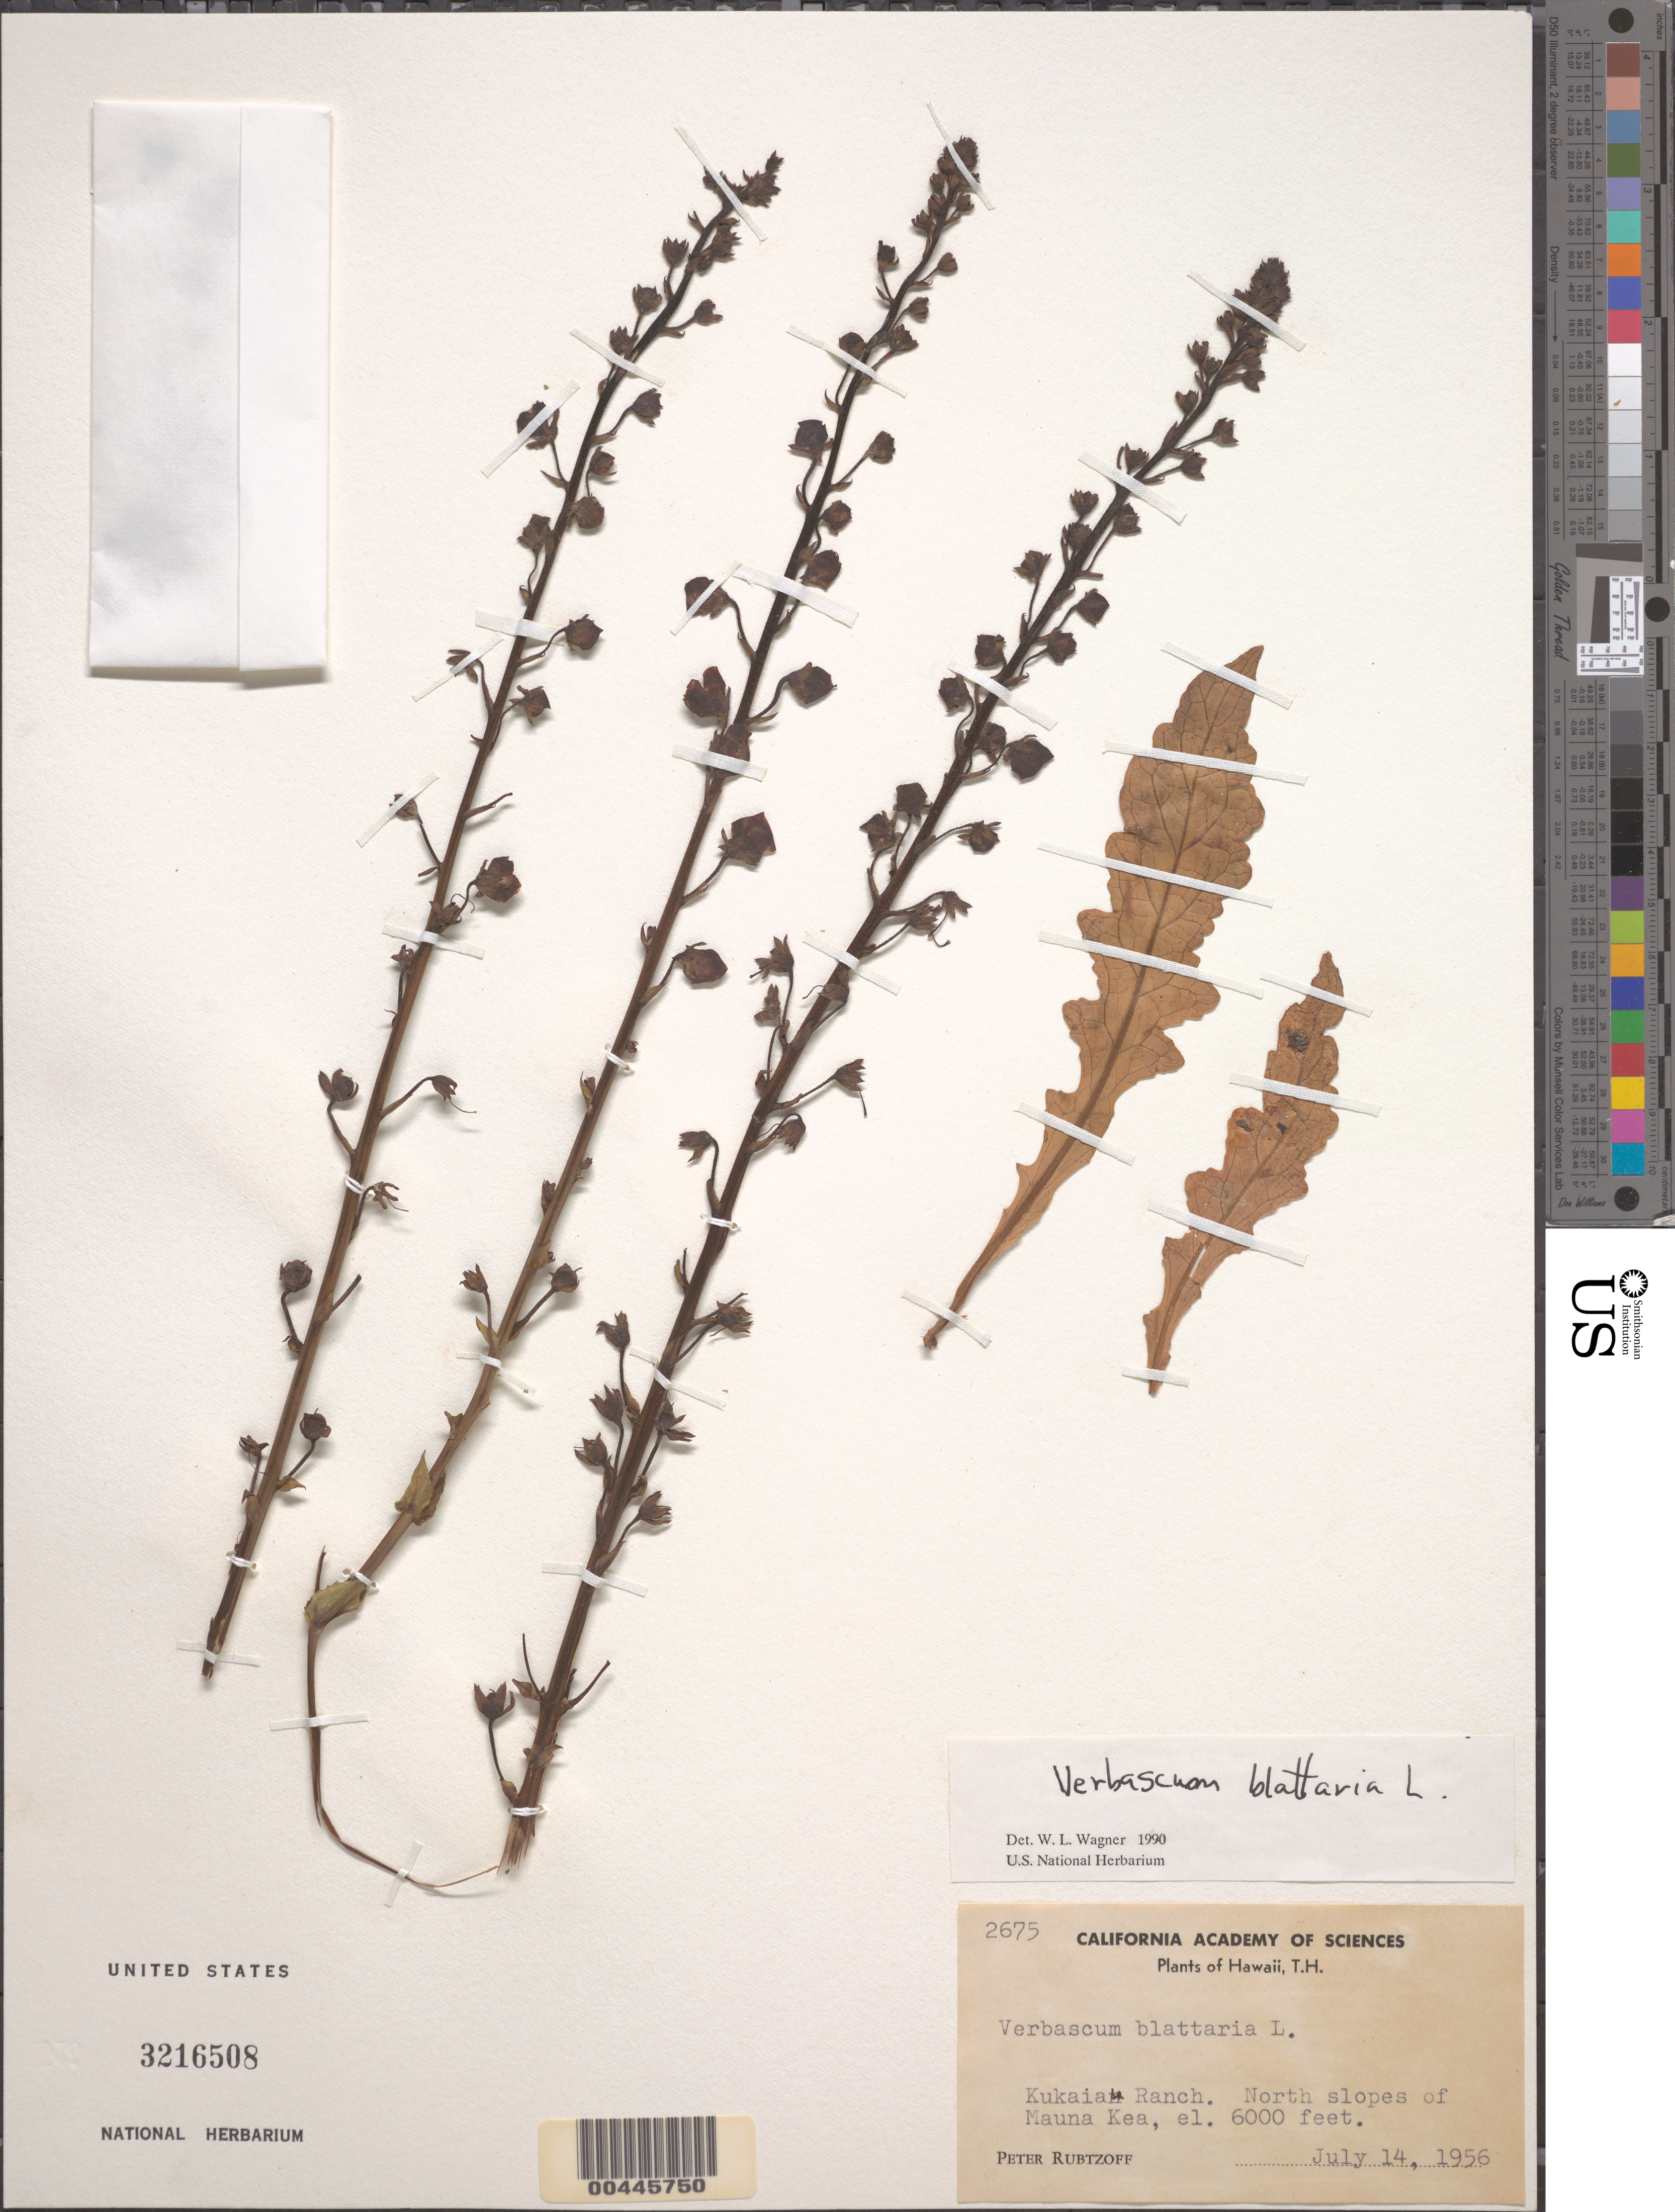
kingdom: Plantae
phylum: Tracheophyta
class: Magnoliopsida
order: Lamiales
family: Scrophulariaceae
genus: Verbascum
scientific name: Verbascum blattaria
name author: L.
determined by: Wagner, W. L., (BOT), Smithsonian Institution - National Museum of Natural History (UNITED STATES)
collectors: P. Rubtzoff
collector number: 2675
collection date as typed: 14 Jul 1956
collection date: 1956-07-14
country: United States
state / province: Hawaii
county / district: Hawaii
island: Hawaii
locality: Kukaiau Ranch, N slopes of Mauna Kea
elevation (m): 1829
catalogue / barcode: US 3216508